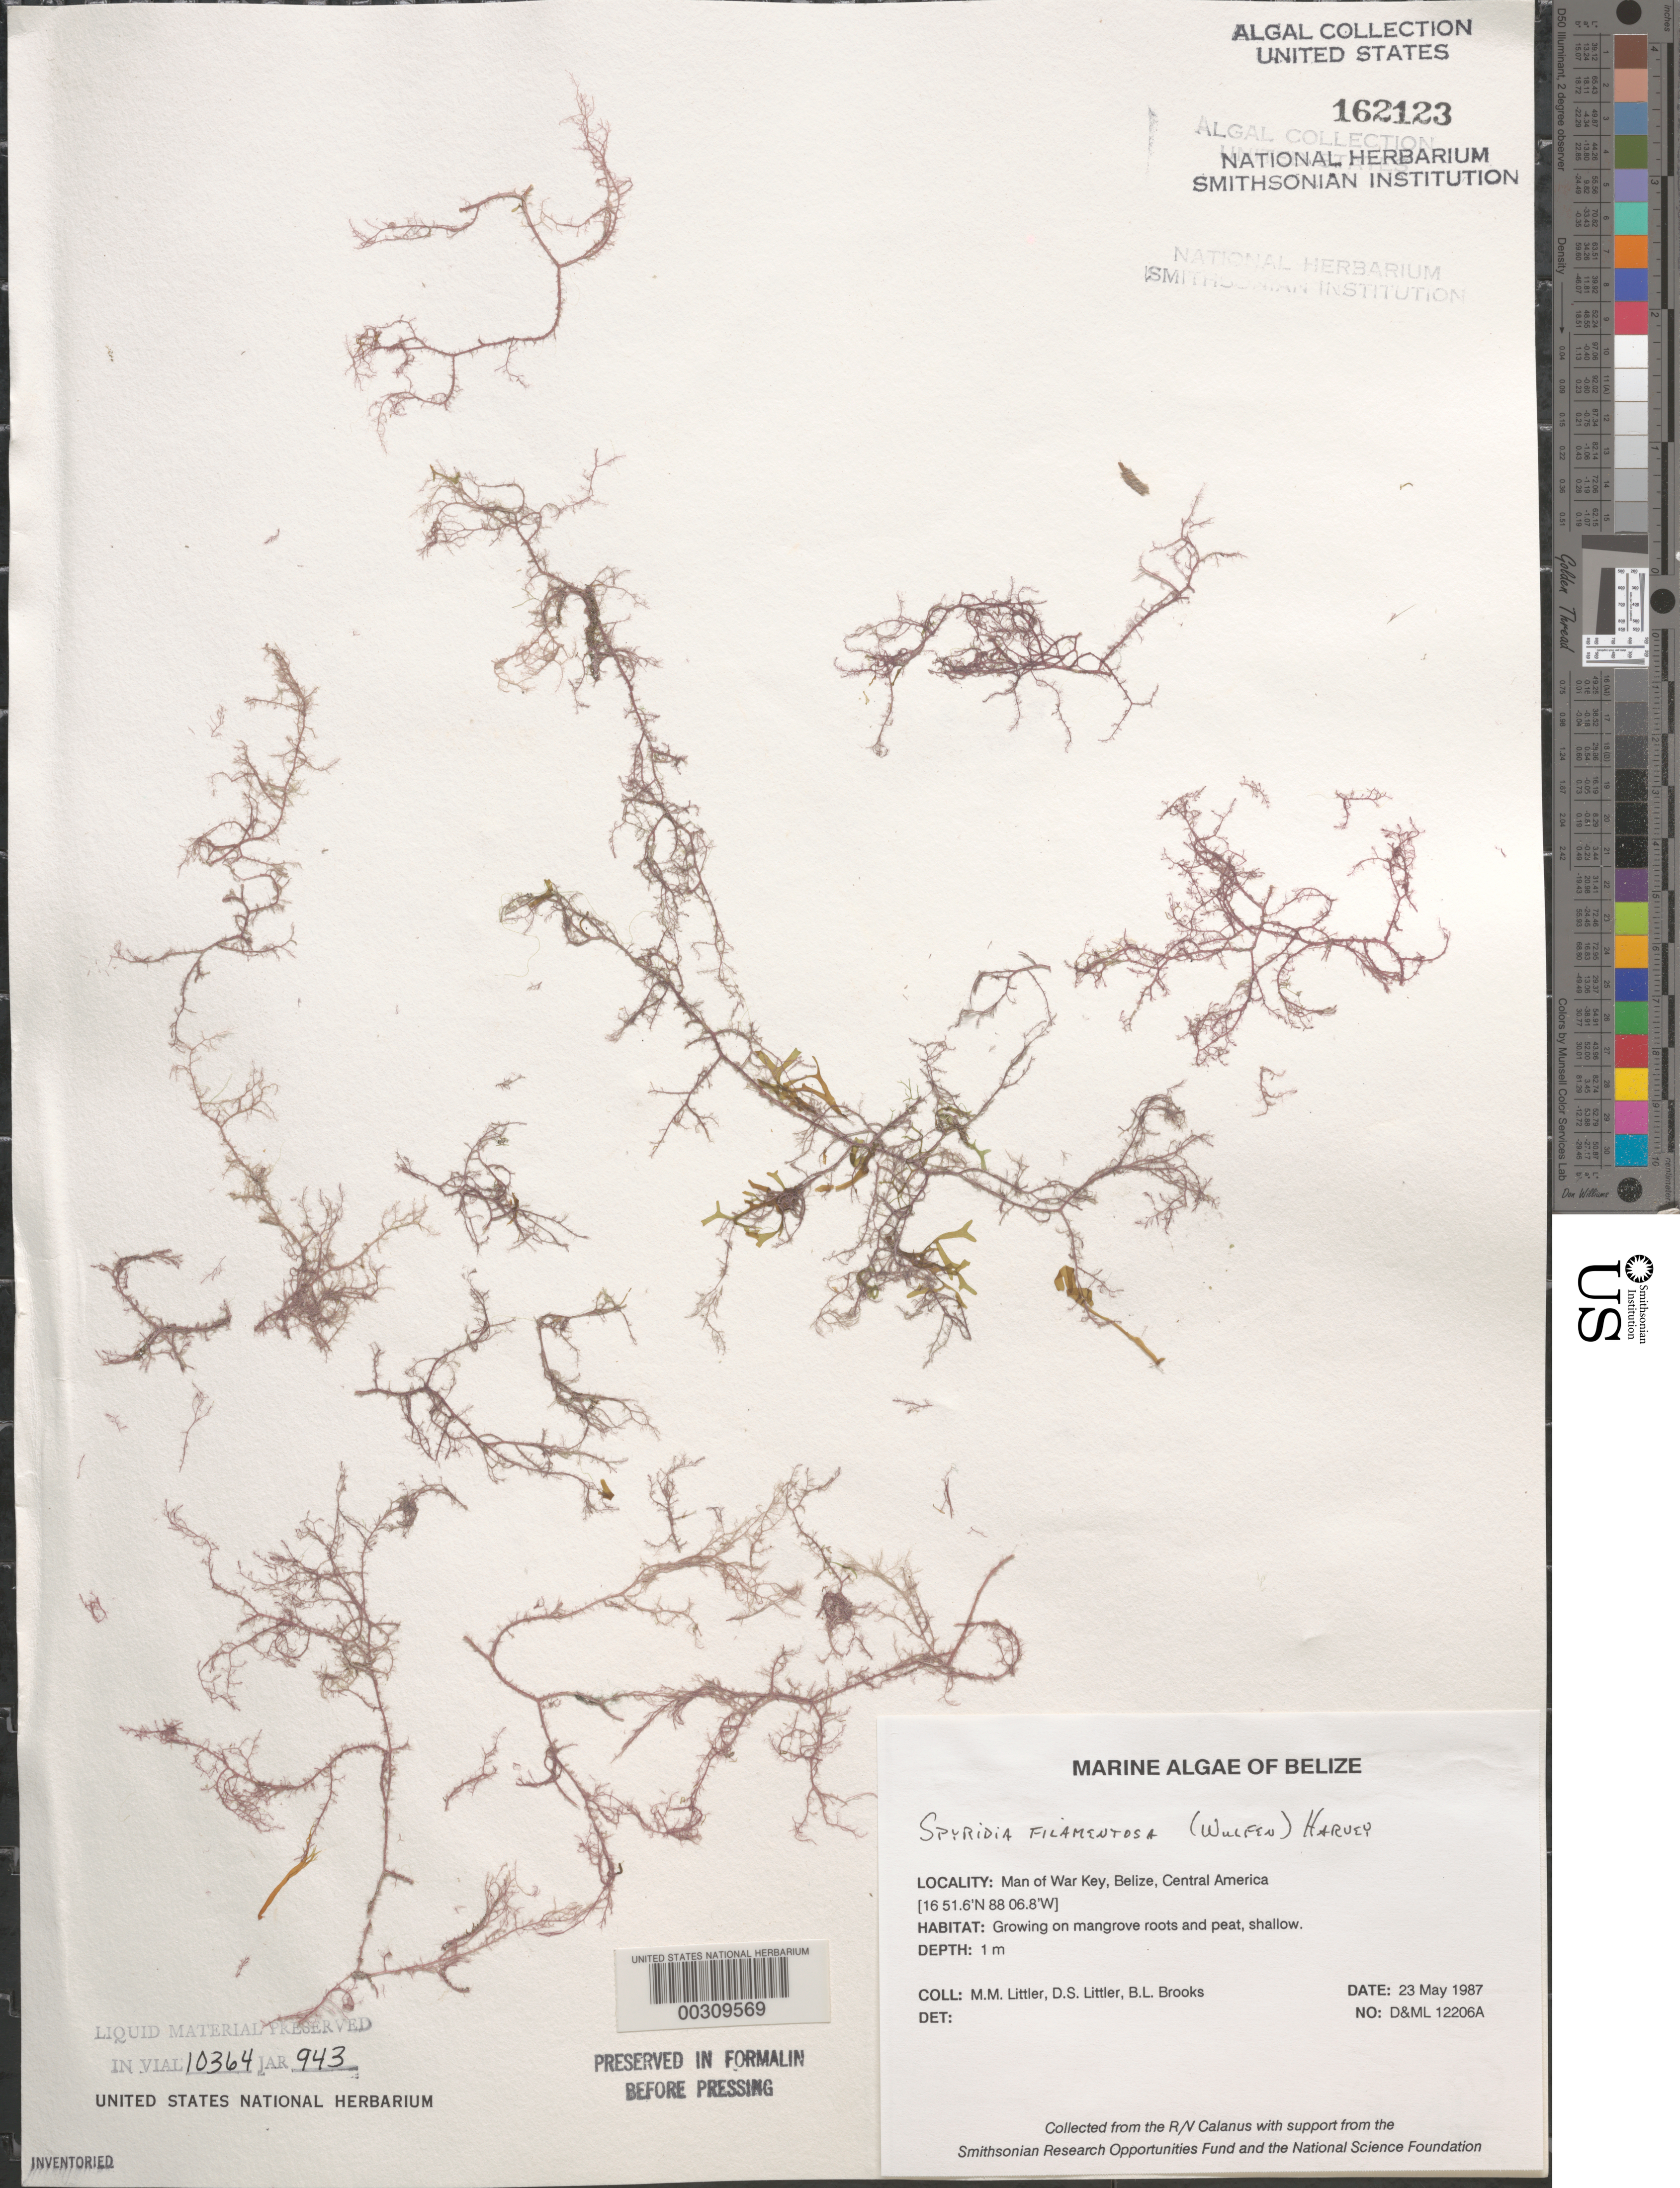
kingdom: Plantae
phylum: Rhodophyta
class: Florideophyceae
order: Ceramiales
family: Spyridiaceae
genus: Spyridia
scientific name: Spyridia filamentosa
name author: (Wulfen) Harv.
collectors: M. M. Littler, D. S. Littler & B. Brooks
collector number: D&ML 12206a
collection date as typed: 23 May 1987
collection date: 1987-05-23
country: Belize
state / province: Stann Creek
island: Man of War Cay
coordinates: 16 51.6'N, 88 06.8'W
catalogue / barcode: US 162123